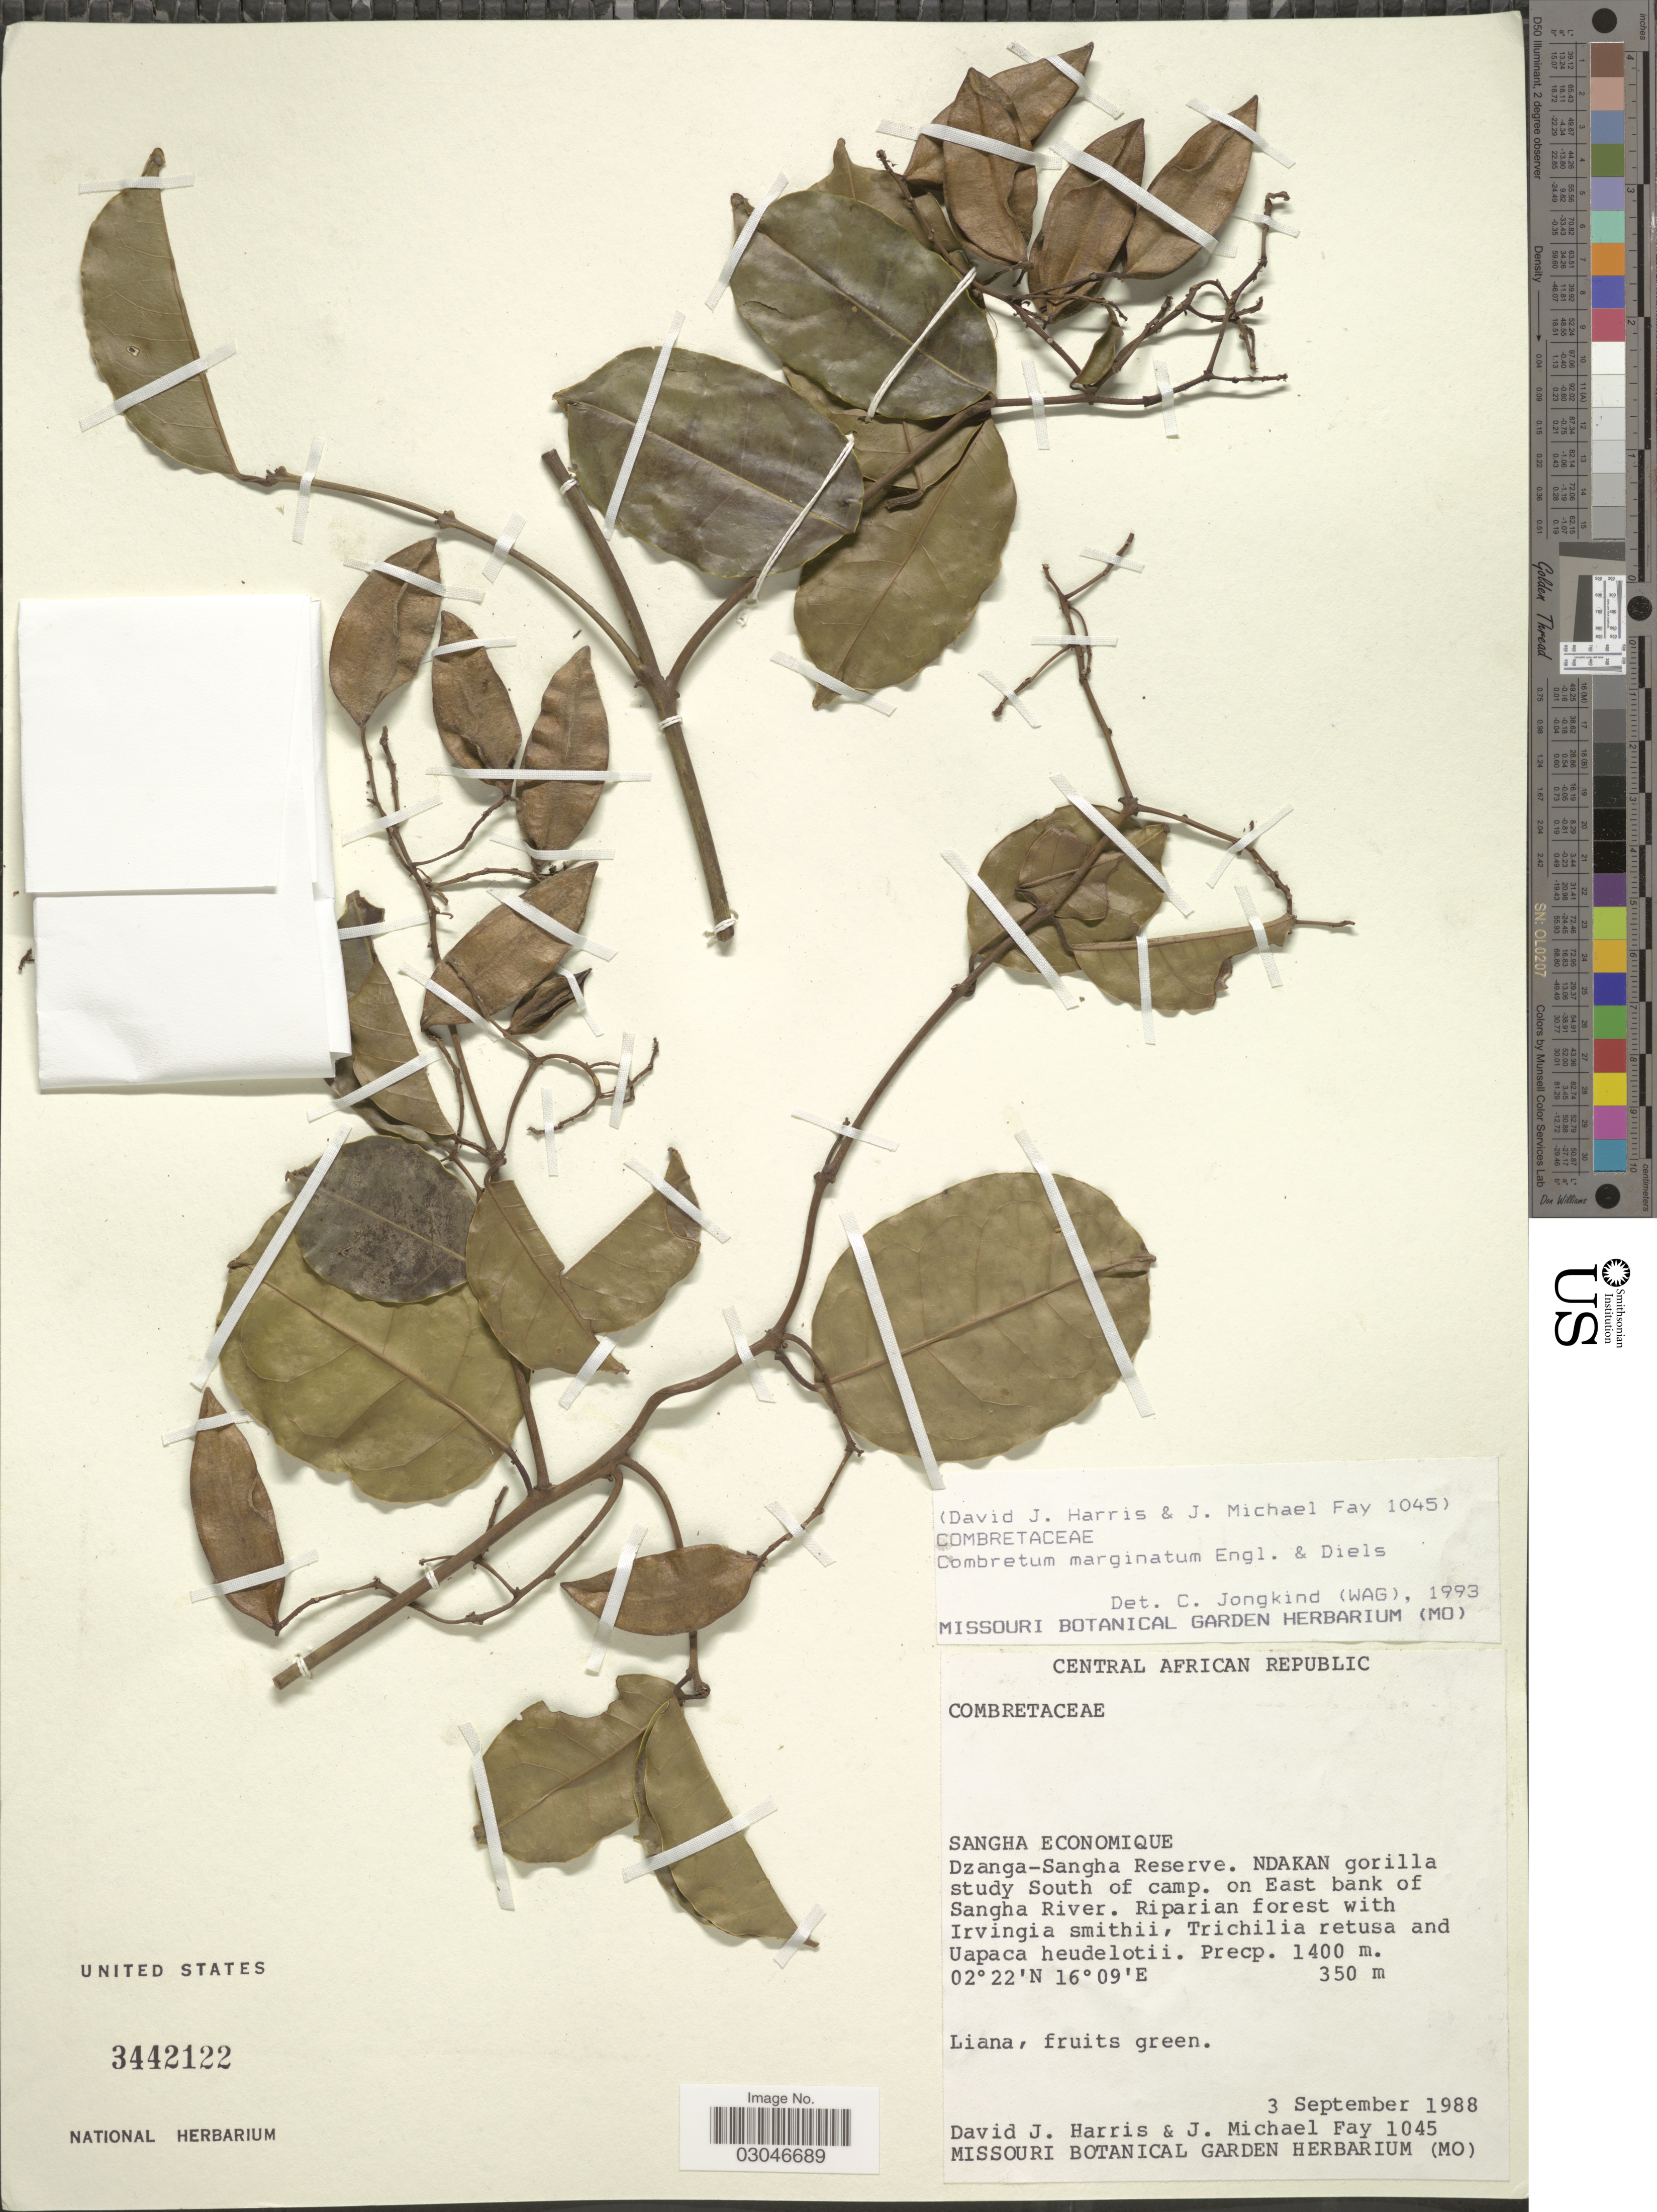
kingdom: Plantae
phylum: Tracheophyta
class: Magnoliopsida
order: Myrtales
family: Combretaceae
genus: Combretum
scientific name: Combretum marginatum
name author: Engl. & Diels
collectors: D. J. Harris & J. M. Fay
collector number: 1045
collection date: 1988-09-03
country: Central African Republic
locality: Sangha Economique. Dzanga-Sangha Reserve. Ndakan gorilla study South of camp. on East bank of Sangha River.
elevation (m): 350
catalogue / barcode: US 3442122